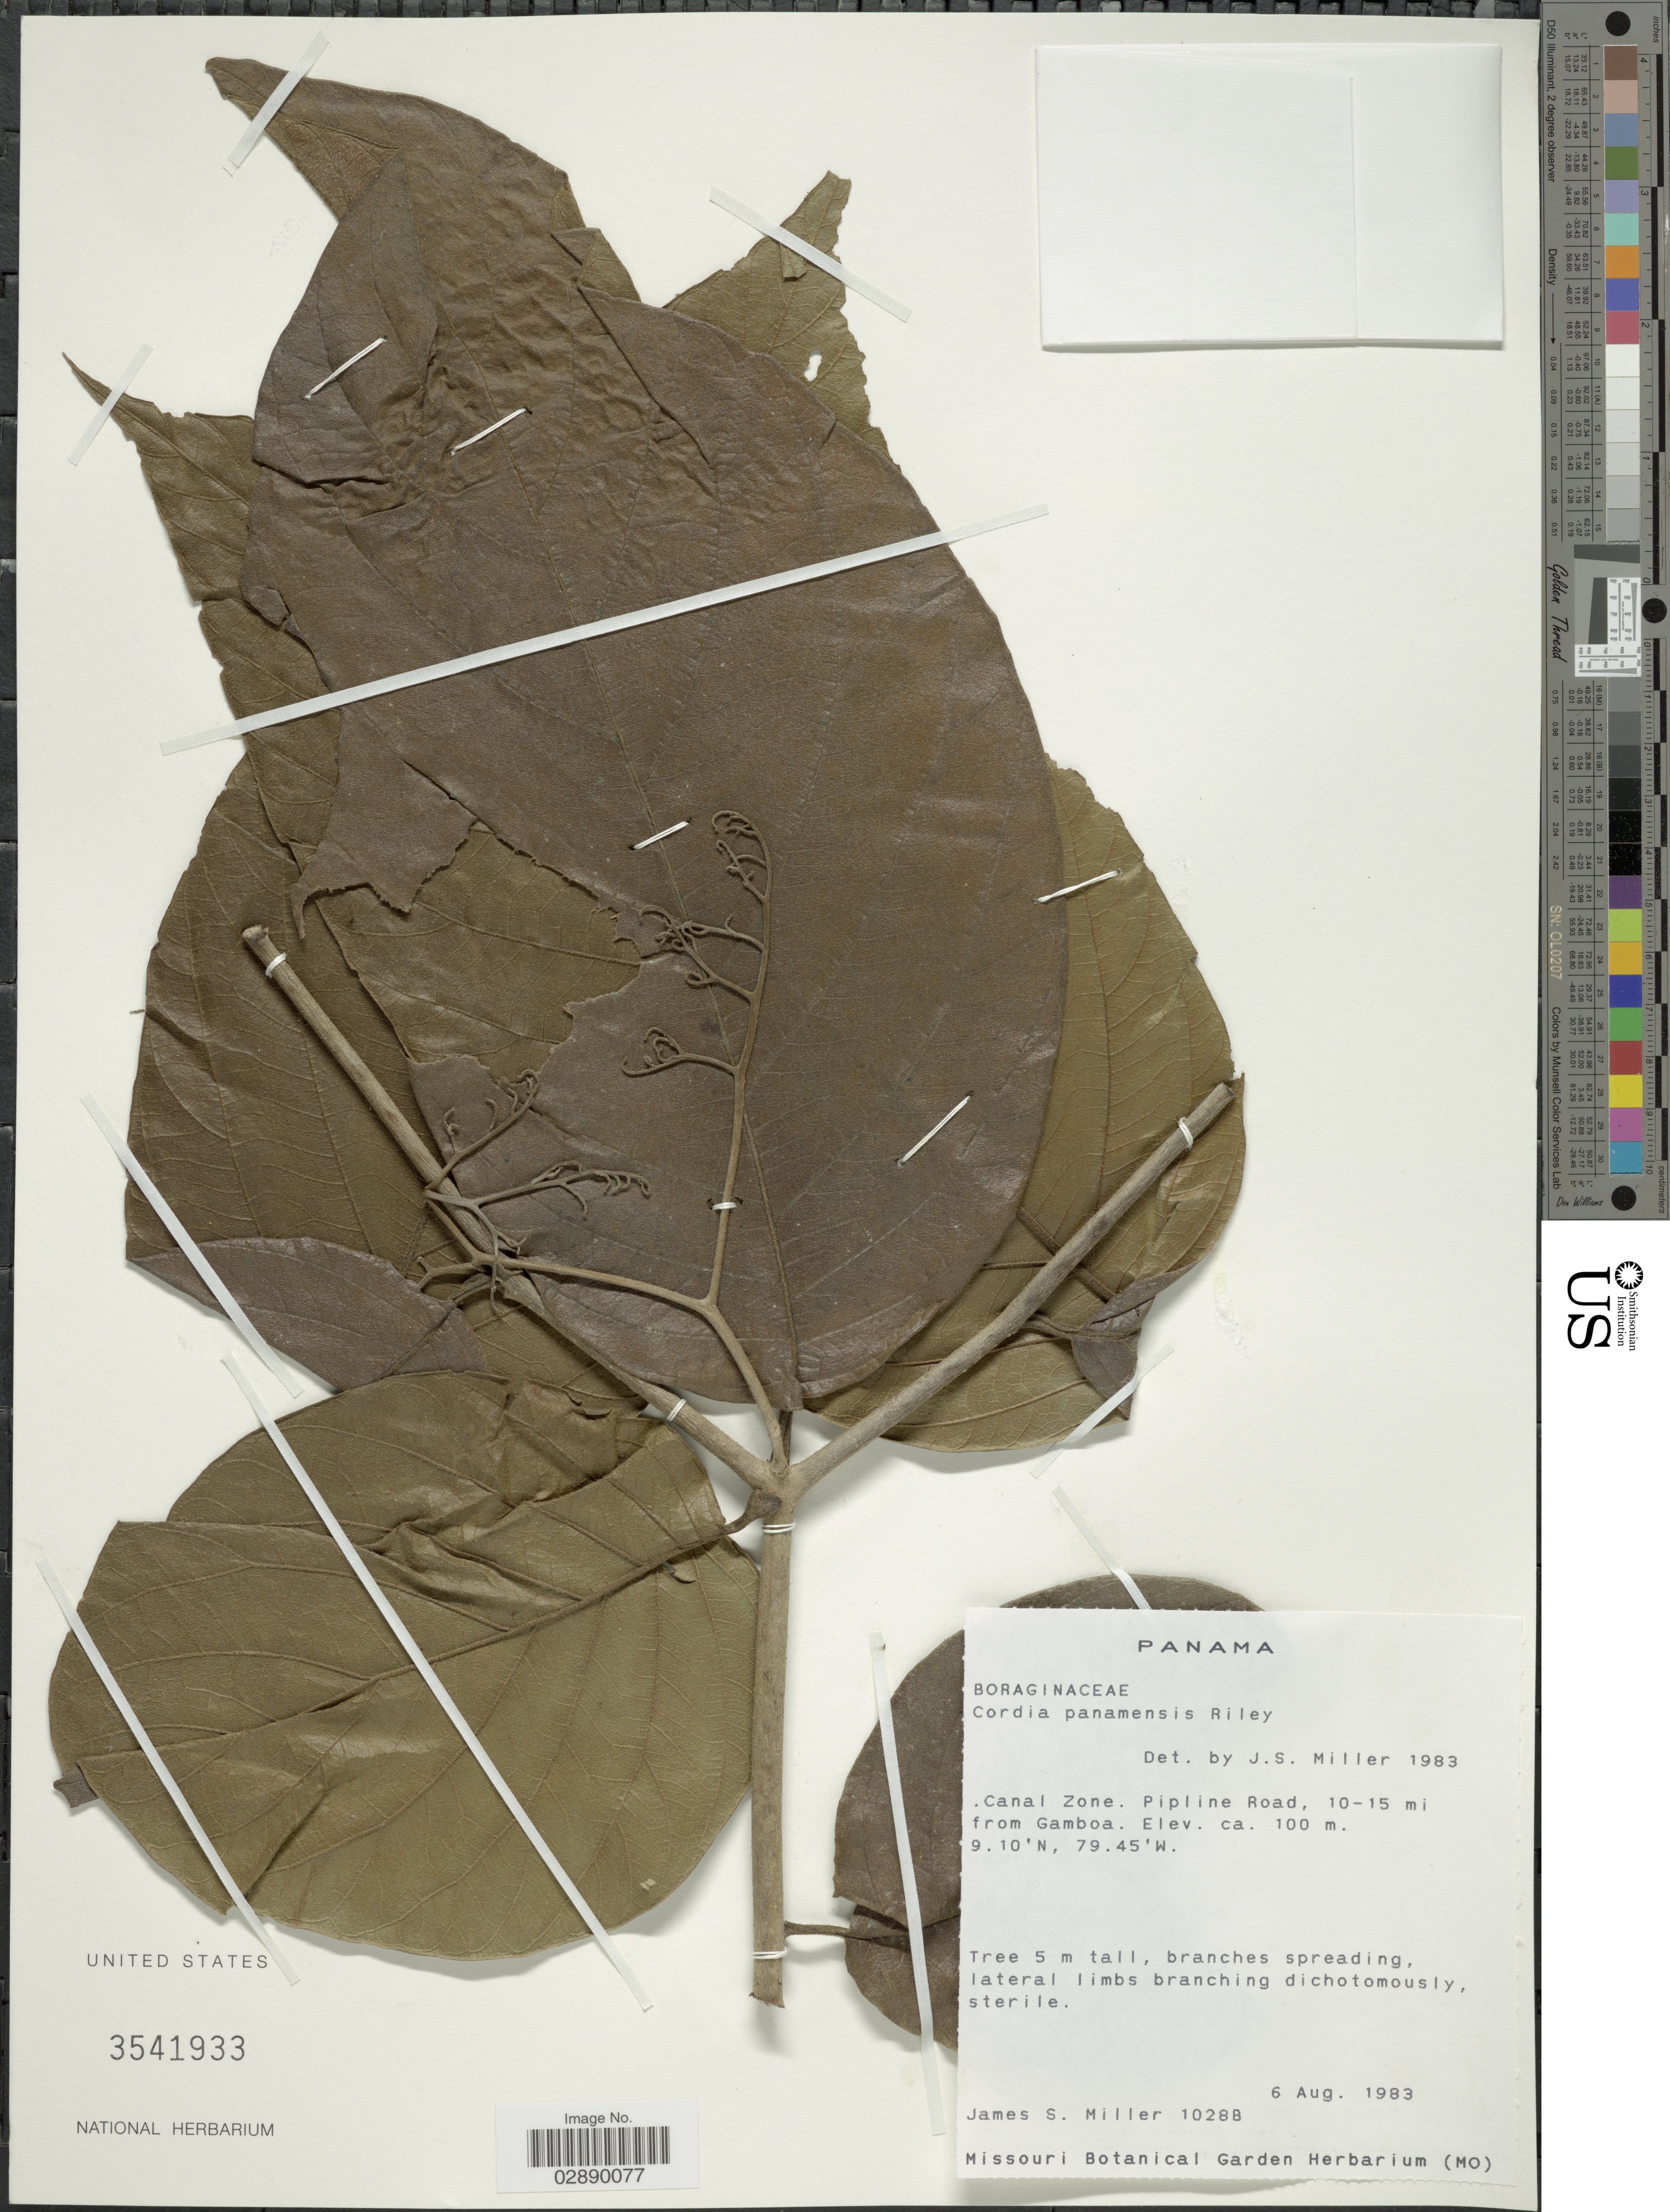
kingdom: Plantae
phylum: Tracheophyta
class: Magnoliopsida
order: Boraginales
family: Cordiaceae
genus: Cordia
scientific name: Cordia panamensis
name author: L. Riley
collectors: J. S. Miller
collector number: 1028B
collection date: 1983-08-06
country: Panama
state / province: Colón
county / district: Canal Zone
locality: Canal Zone. Pipline Road, 10-15 mi from Gamboa.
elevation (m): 100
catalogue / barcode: US 3541933